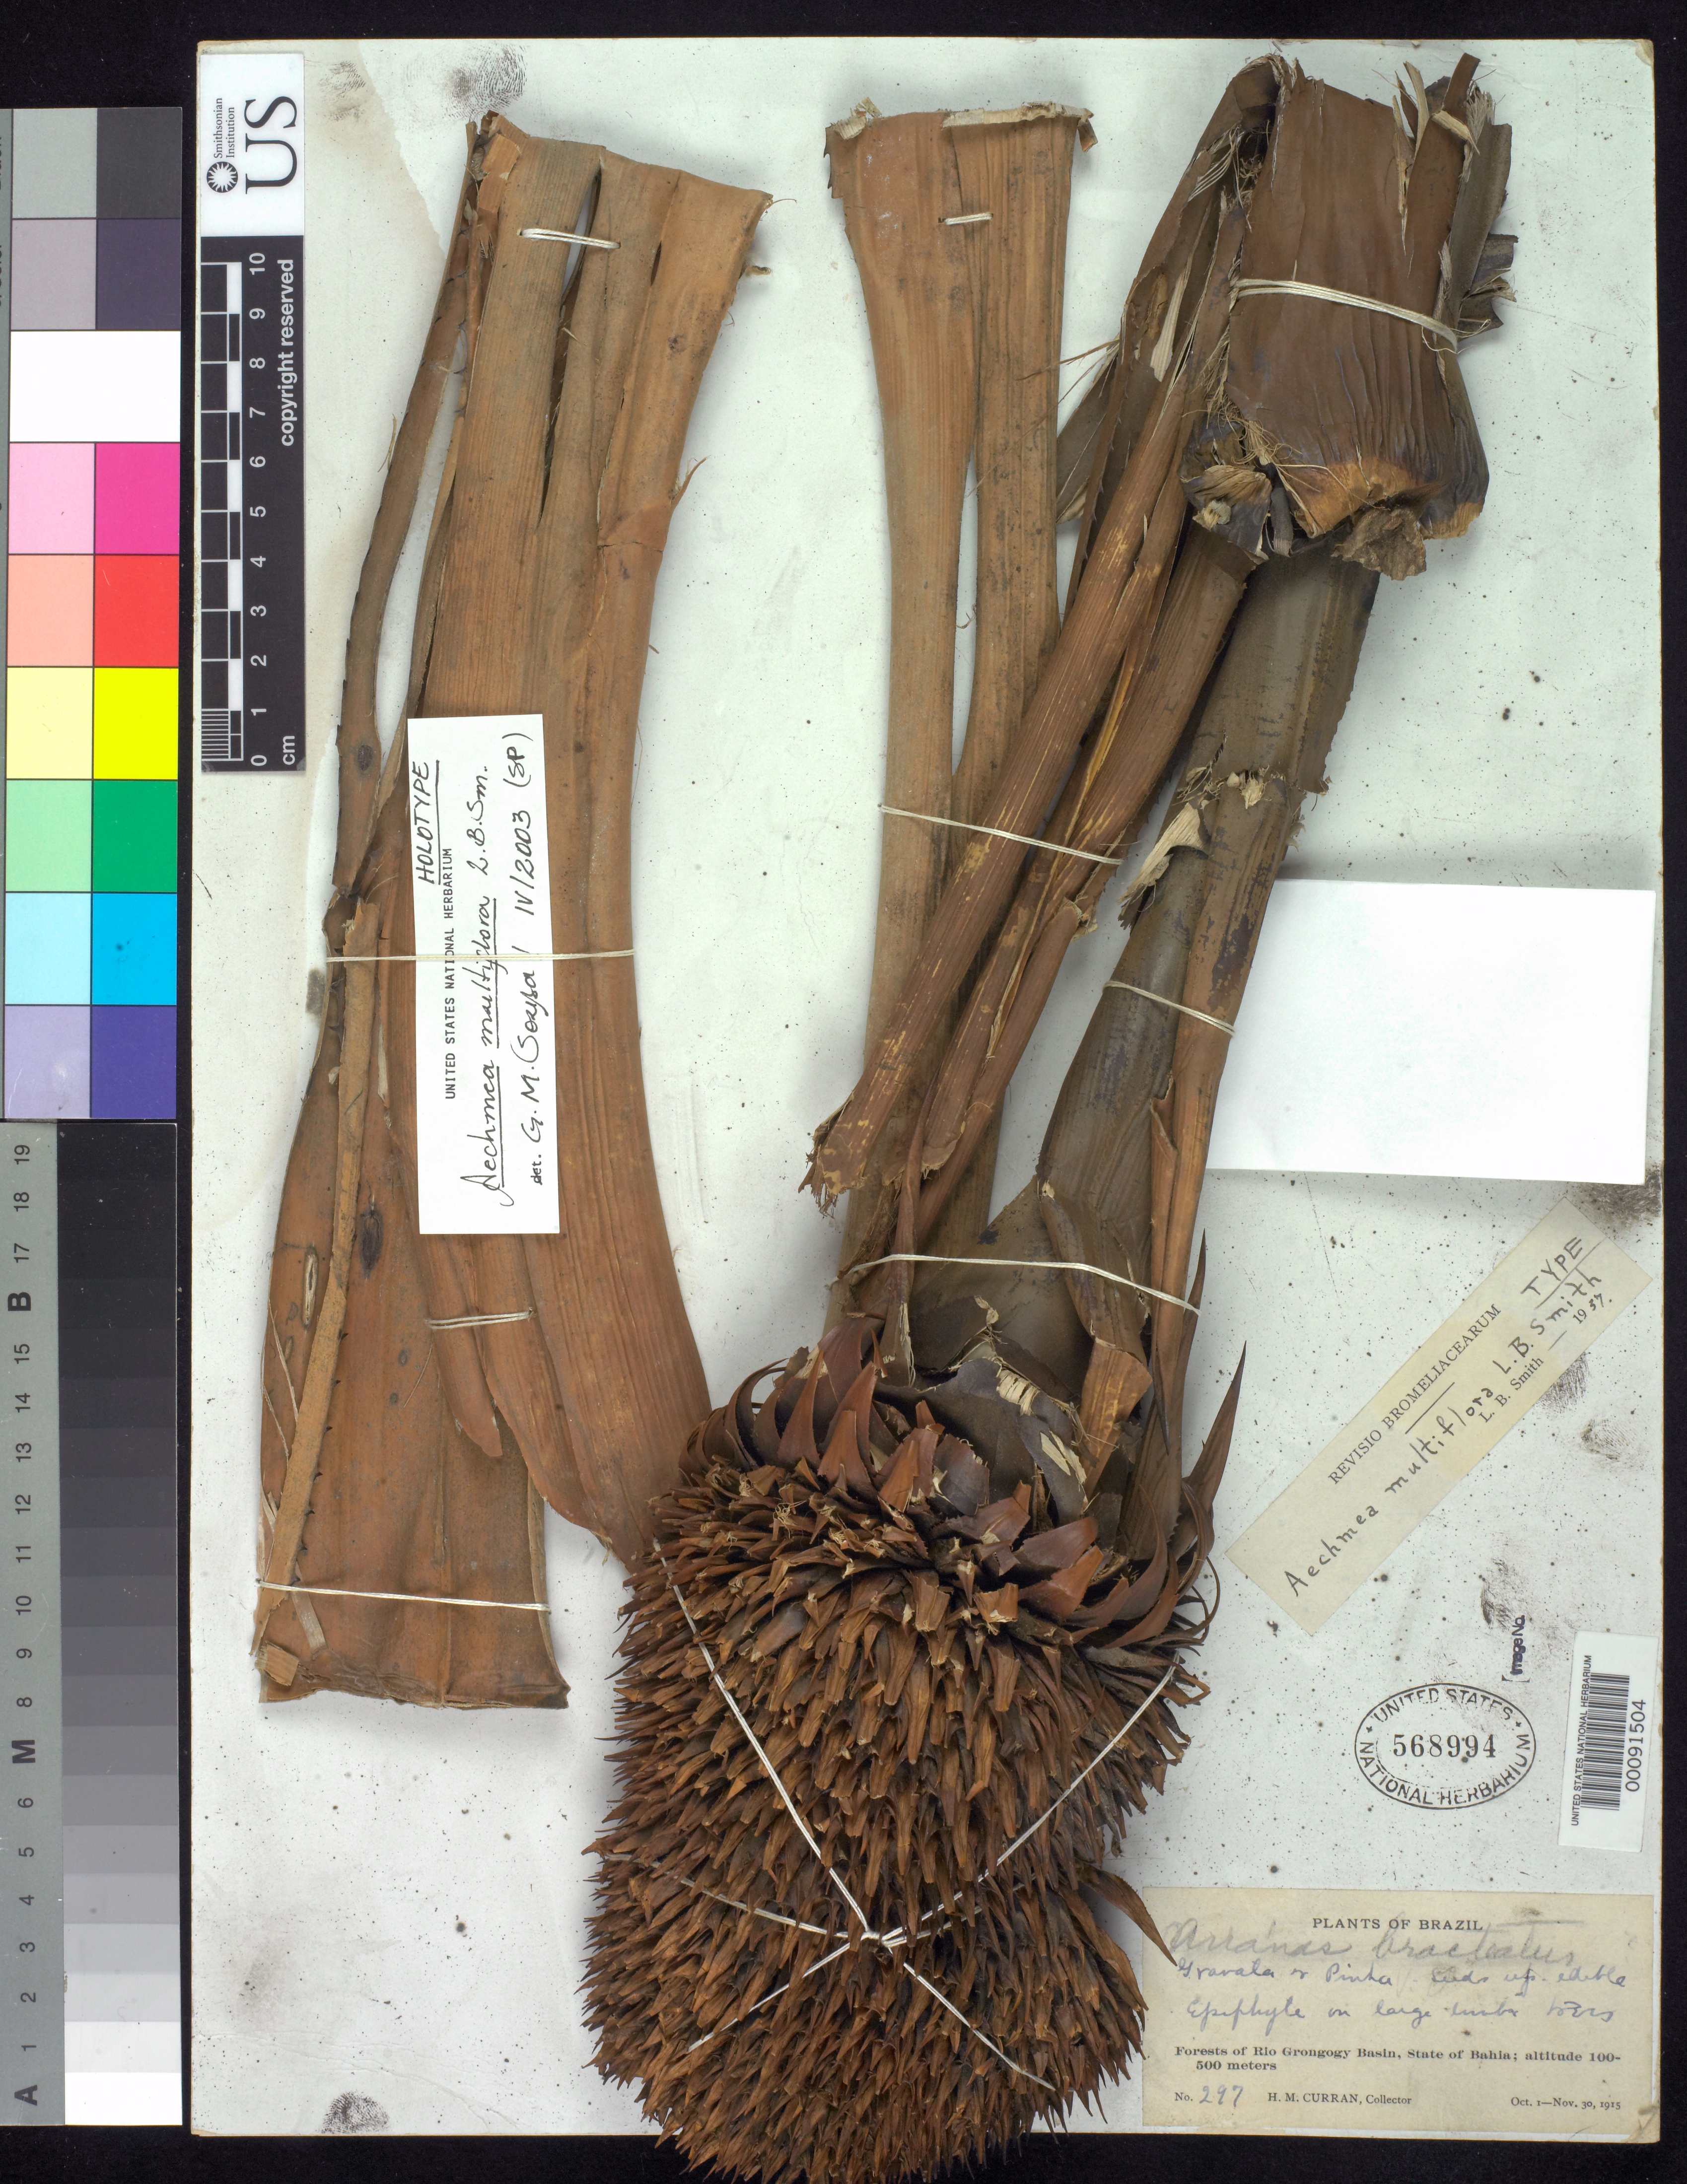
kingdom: Plantae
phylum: Tracheophyta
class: Liliopsida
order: Poales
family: Bromeliaceae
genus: Aechmea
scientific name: Aechmea multiflora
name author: L.B. Sm.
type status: Holotype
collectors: H. M. Curran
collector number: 297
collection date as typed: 1915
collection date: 1915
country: Brazil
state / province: Bahia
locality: Rio Grongogy Basin.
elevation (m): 100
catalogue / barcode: US 568994